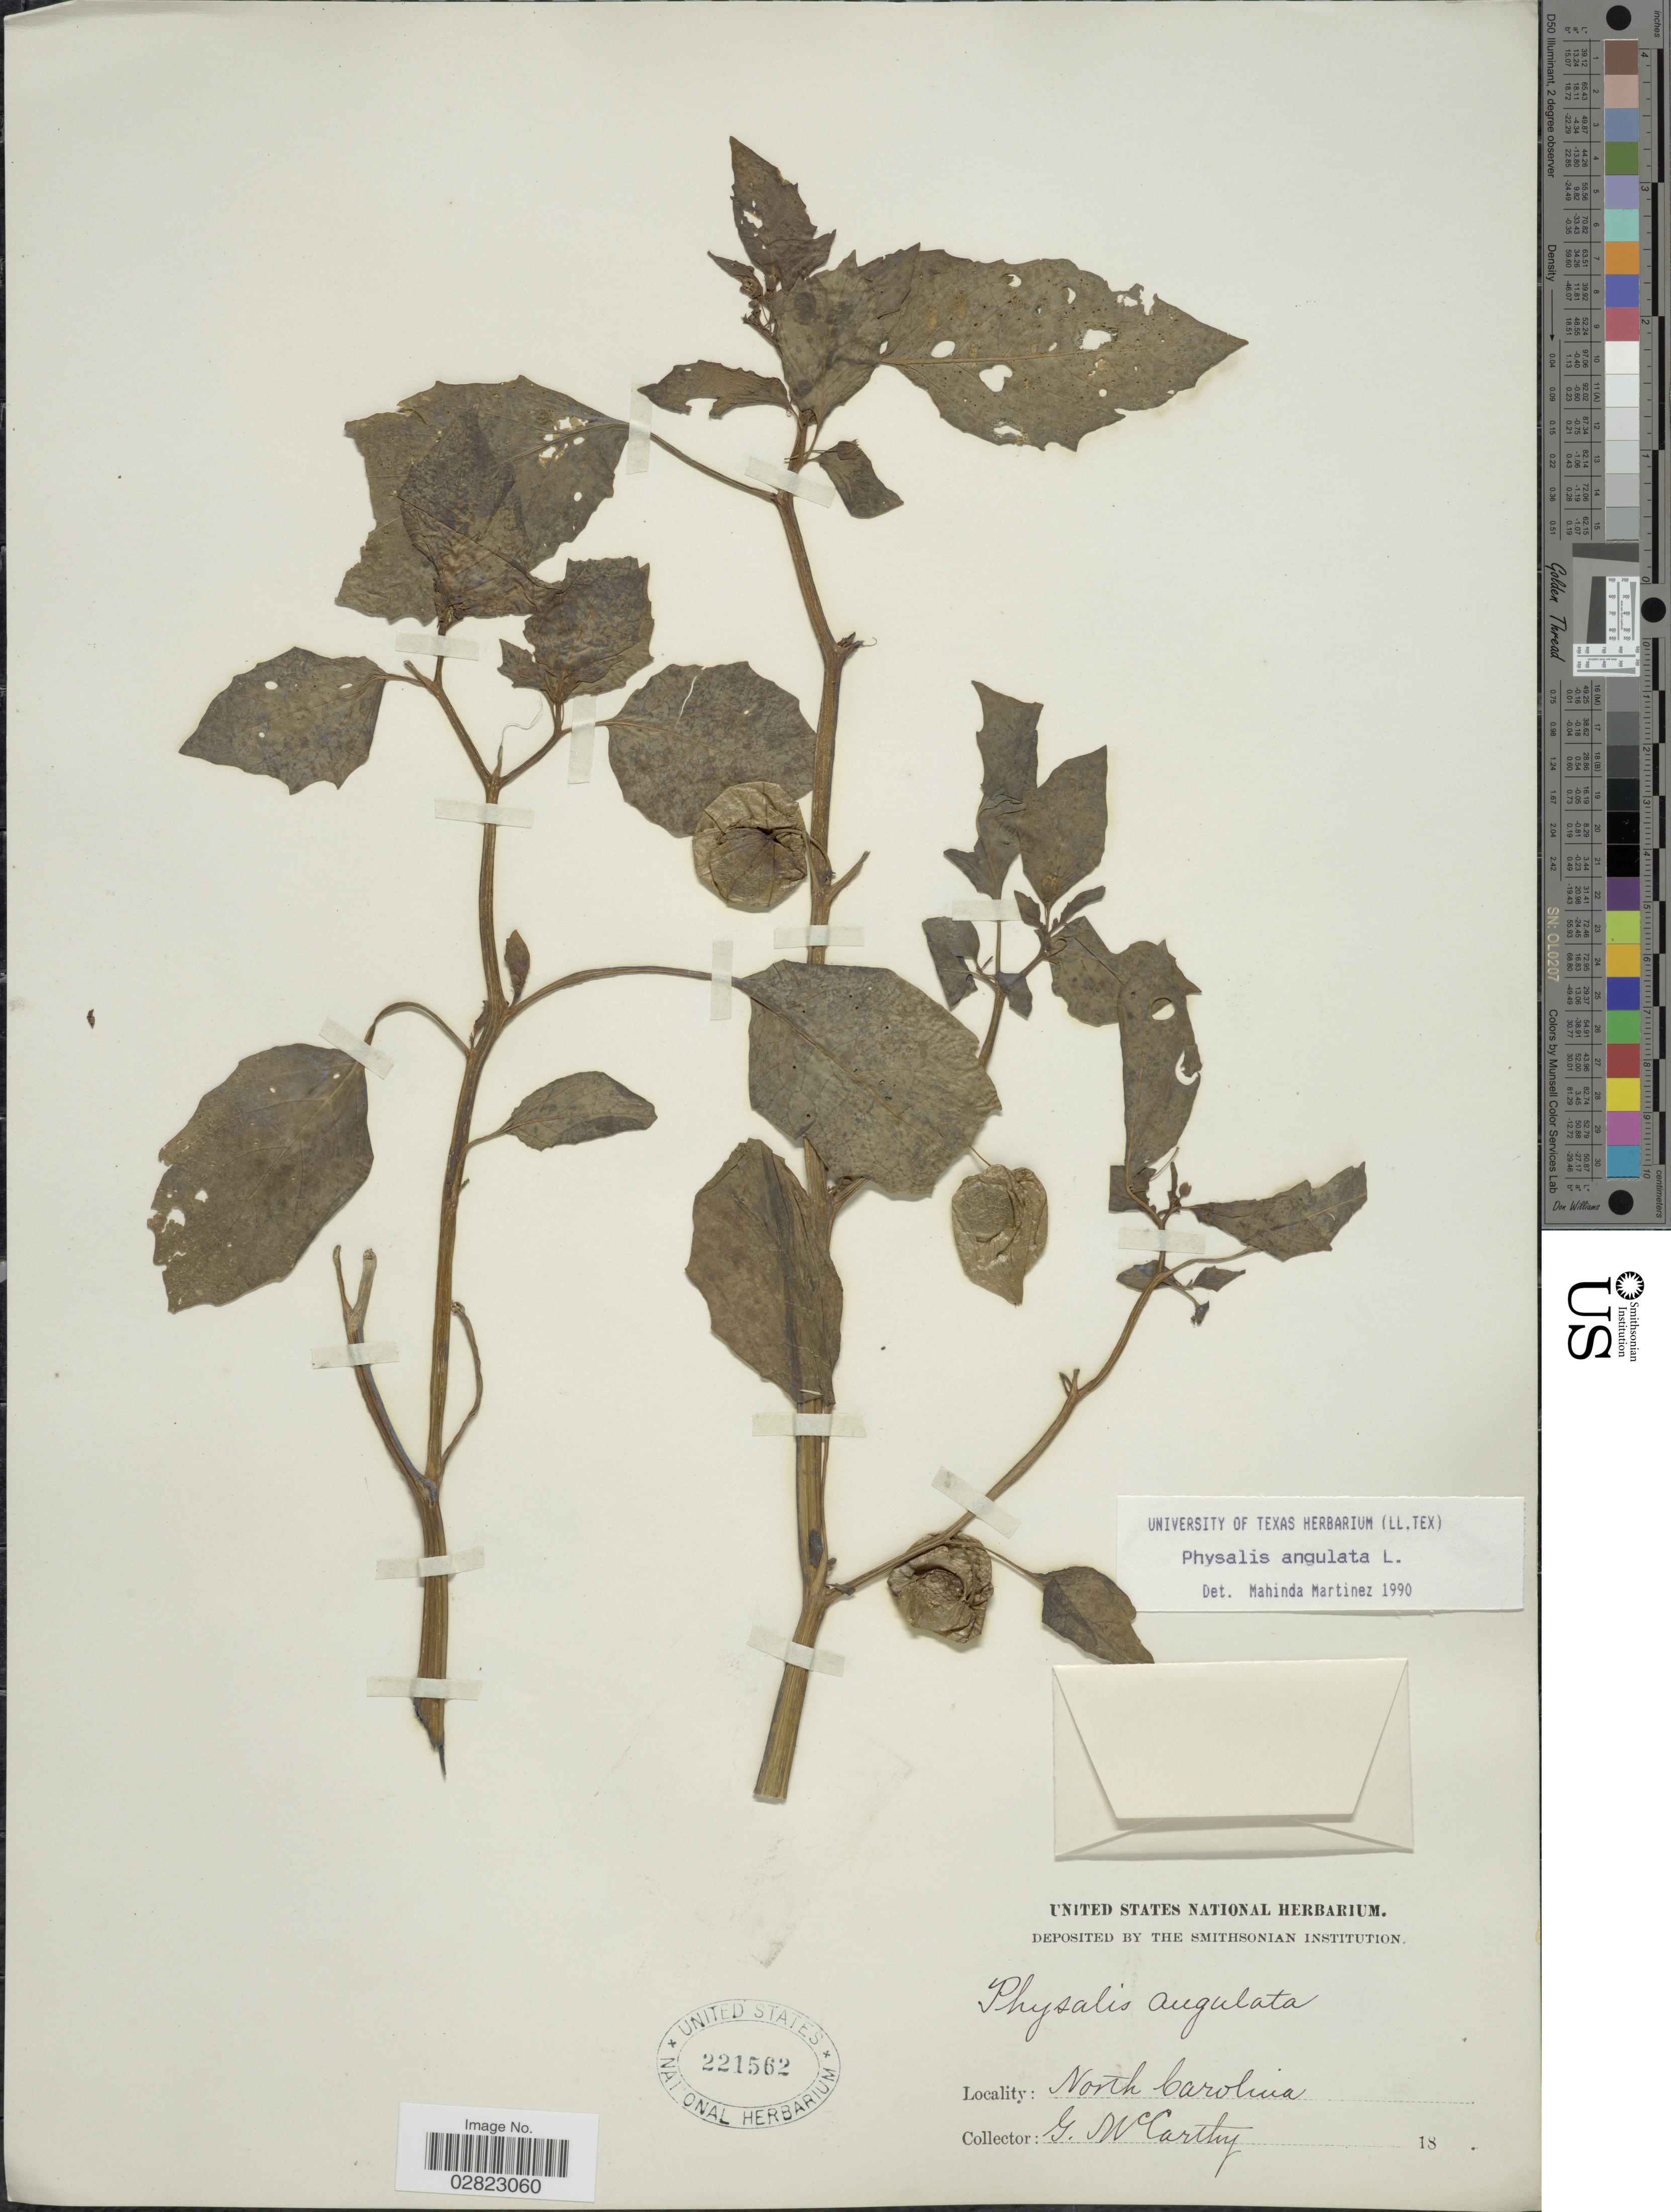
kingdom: Plantae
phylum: Tracheophyta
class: Magnoliopsida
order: Solanales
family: Solanaceae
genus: Physalis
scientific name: Physalis angulata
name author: L.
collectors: G. McCarthy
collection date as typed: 18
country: United States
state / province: North Carolina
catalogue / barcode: US 221562